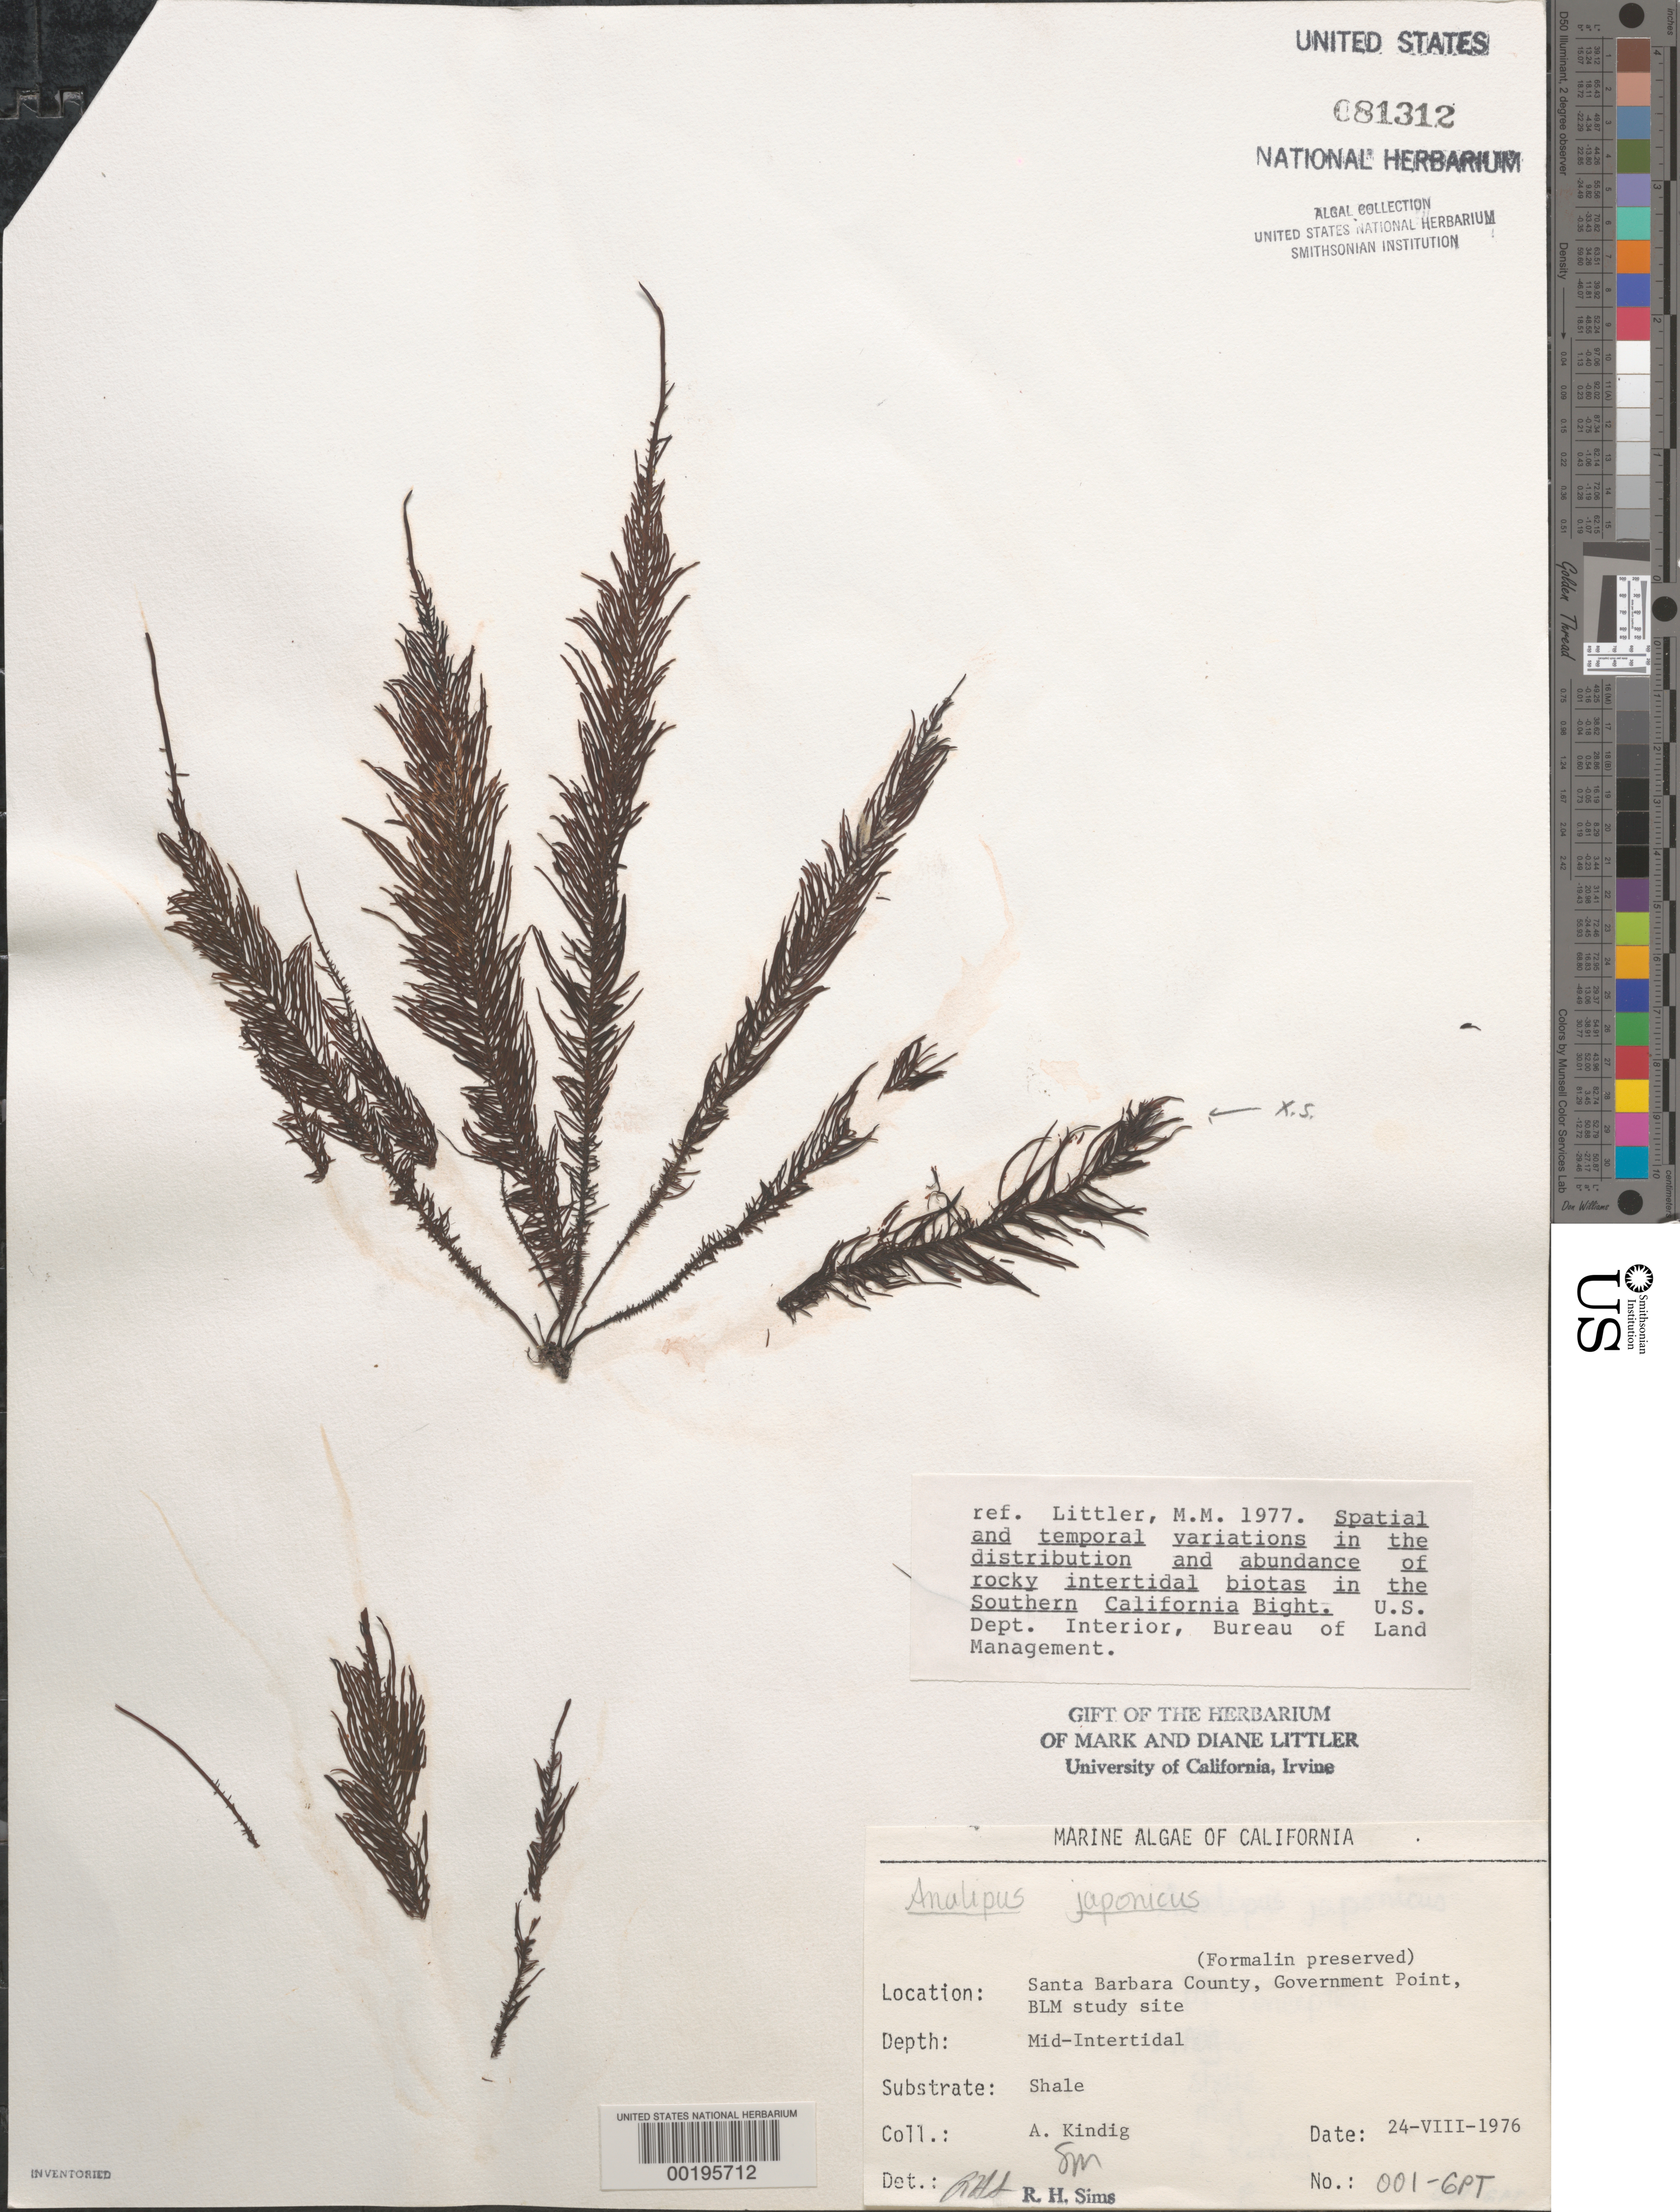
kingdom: Chromista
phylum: Ochrophyta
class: Phaeophyceae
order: Ectocarpales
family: Chordariaceae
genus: Analipus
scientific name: Analipus japonicus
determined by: Sims, Robert H.; Murray, S. N.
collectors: A. Kindig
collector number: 001-gpt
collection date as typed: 24 Aug 1976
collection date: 1976-08-24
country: United States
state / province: California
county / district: Santa Barbara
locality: Government Point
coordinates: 34 26'31"N, 120 24'06"W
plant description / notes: BLM-SOCALBIGHT Rocky Intertidal Survey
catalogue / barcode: US 81312